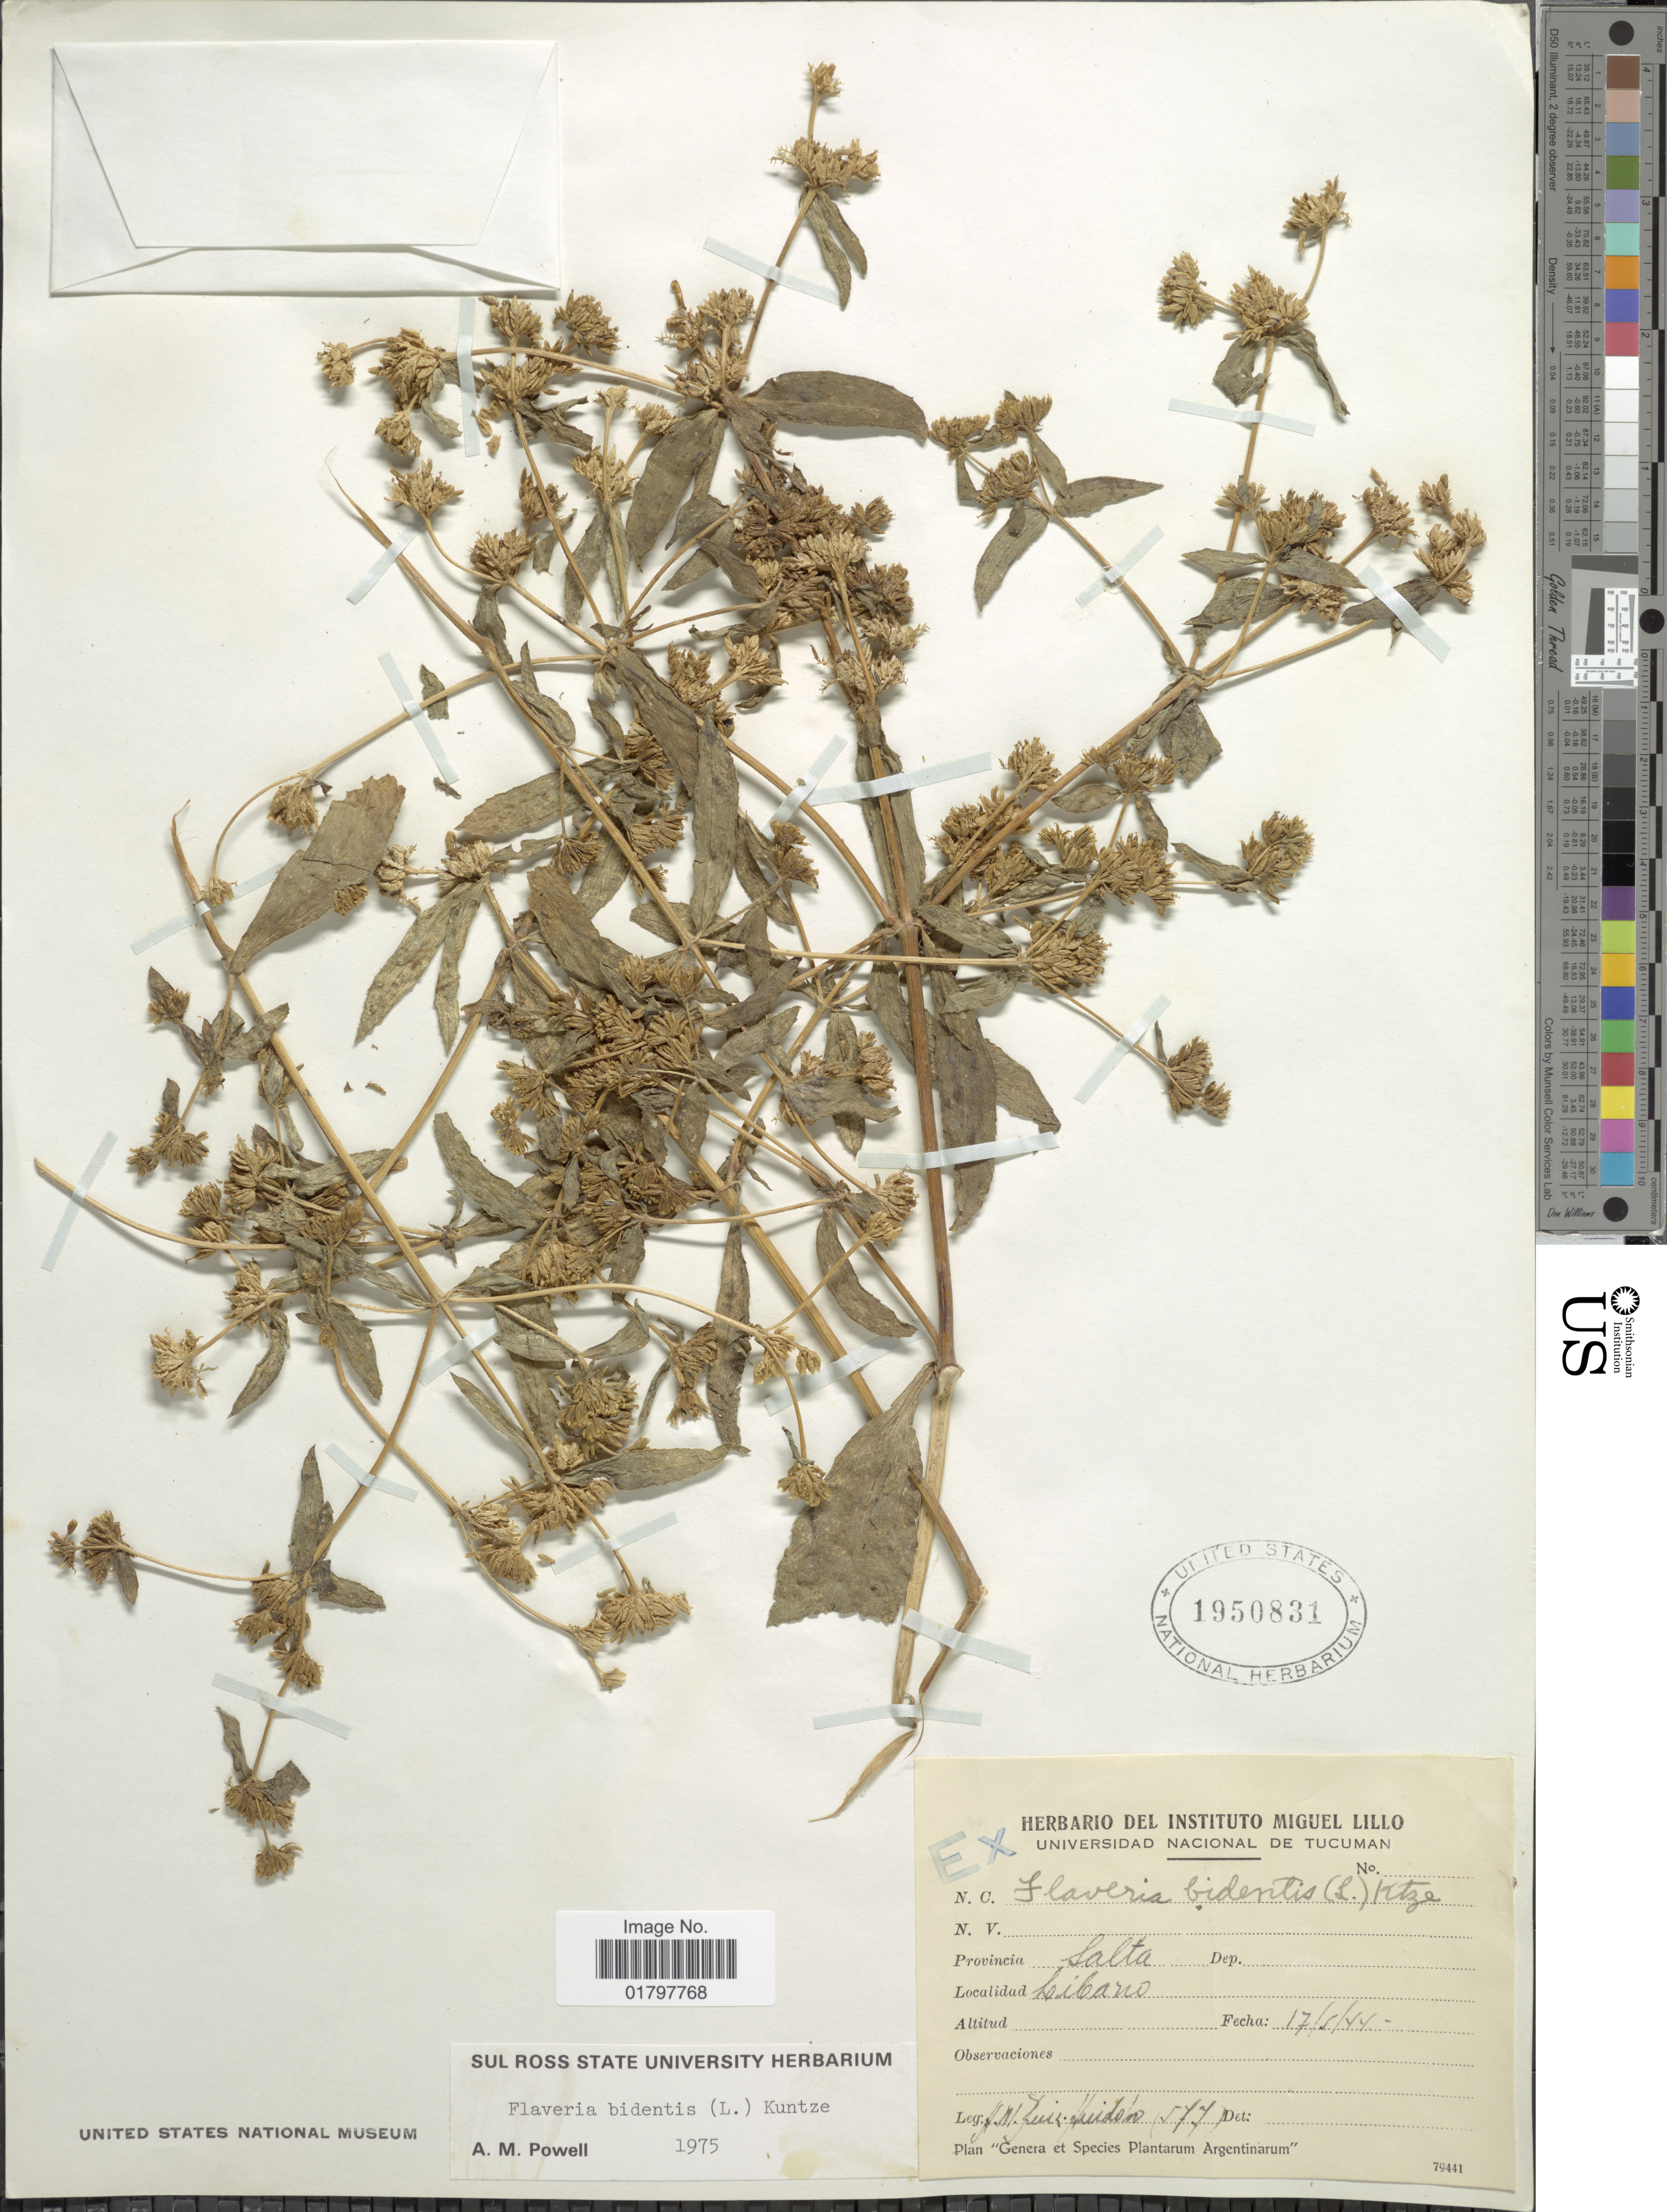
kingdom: Plantae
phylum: Tracheophyta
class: Magnoliopsida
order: Asterales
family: Asteraceae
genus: Flaveria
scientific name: Flaveria bidentis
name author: (L.) Kuntze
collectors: J. M. Ruiz Huidobo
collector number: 577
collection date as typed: Transcribed d/m/y: 17/5/44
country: Argentina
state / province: Salta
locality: Provincia Salta. Libario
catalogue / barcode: US 1950831